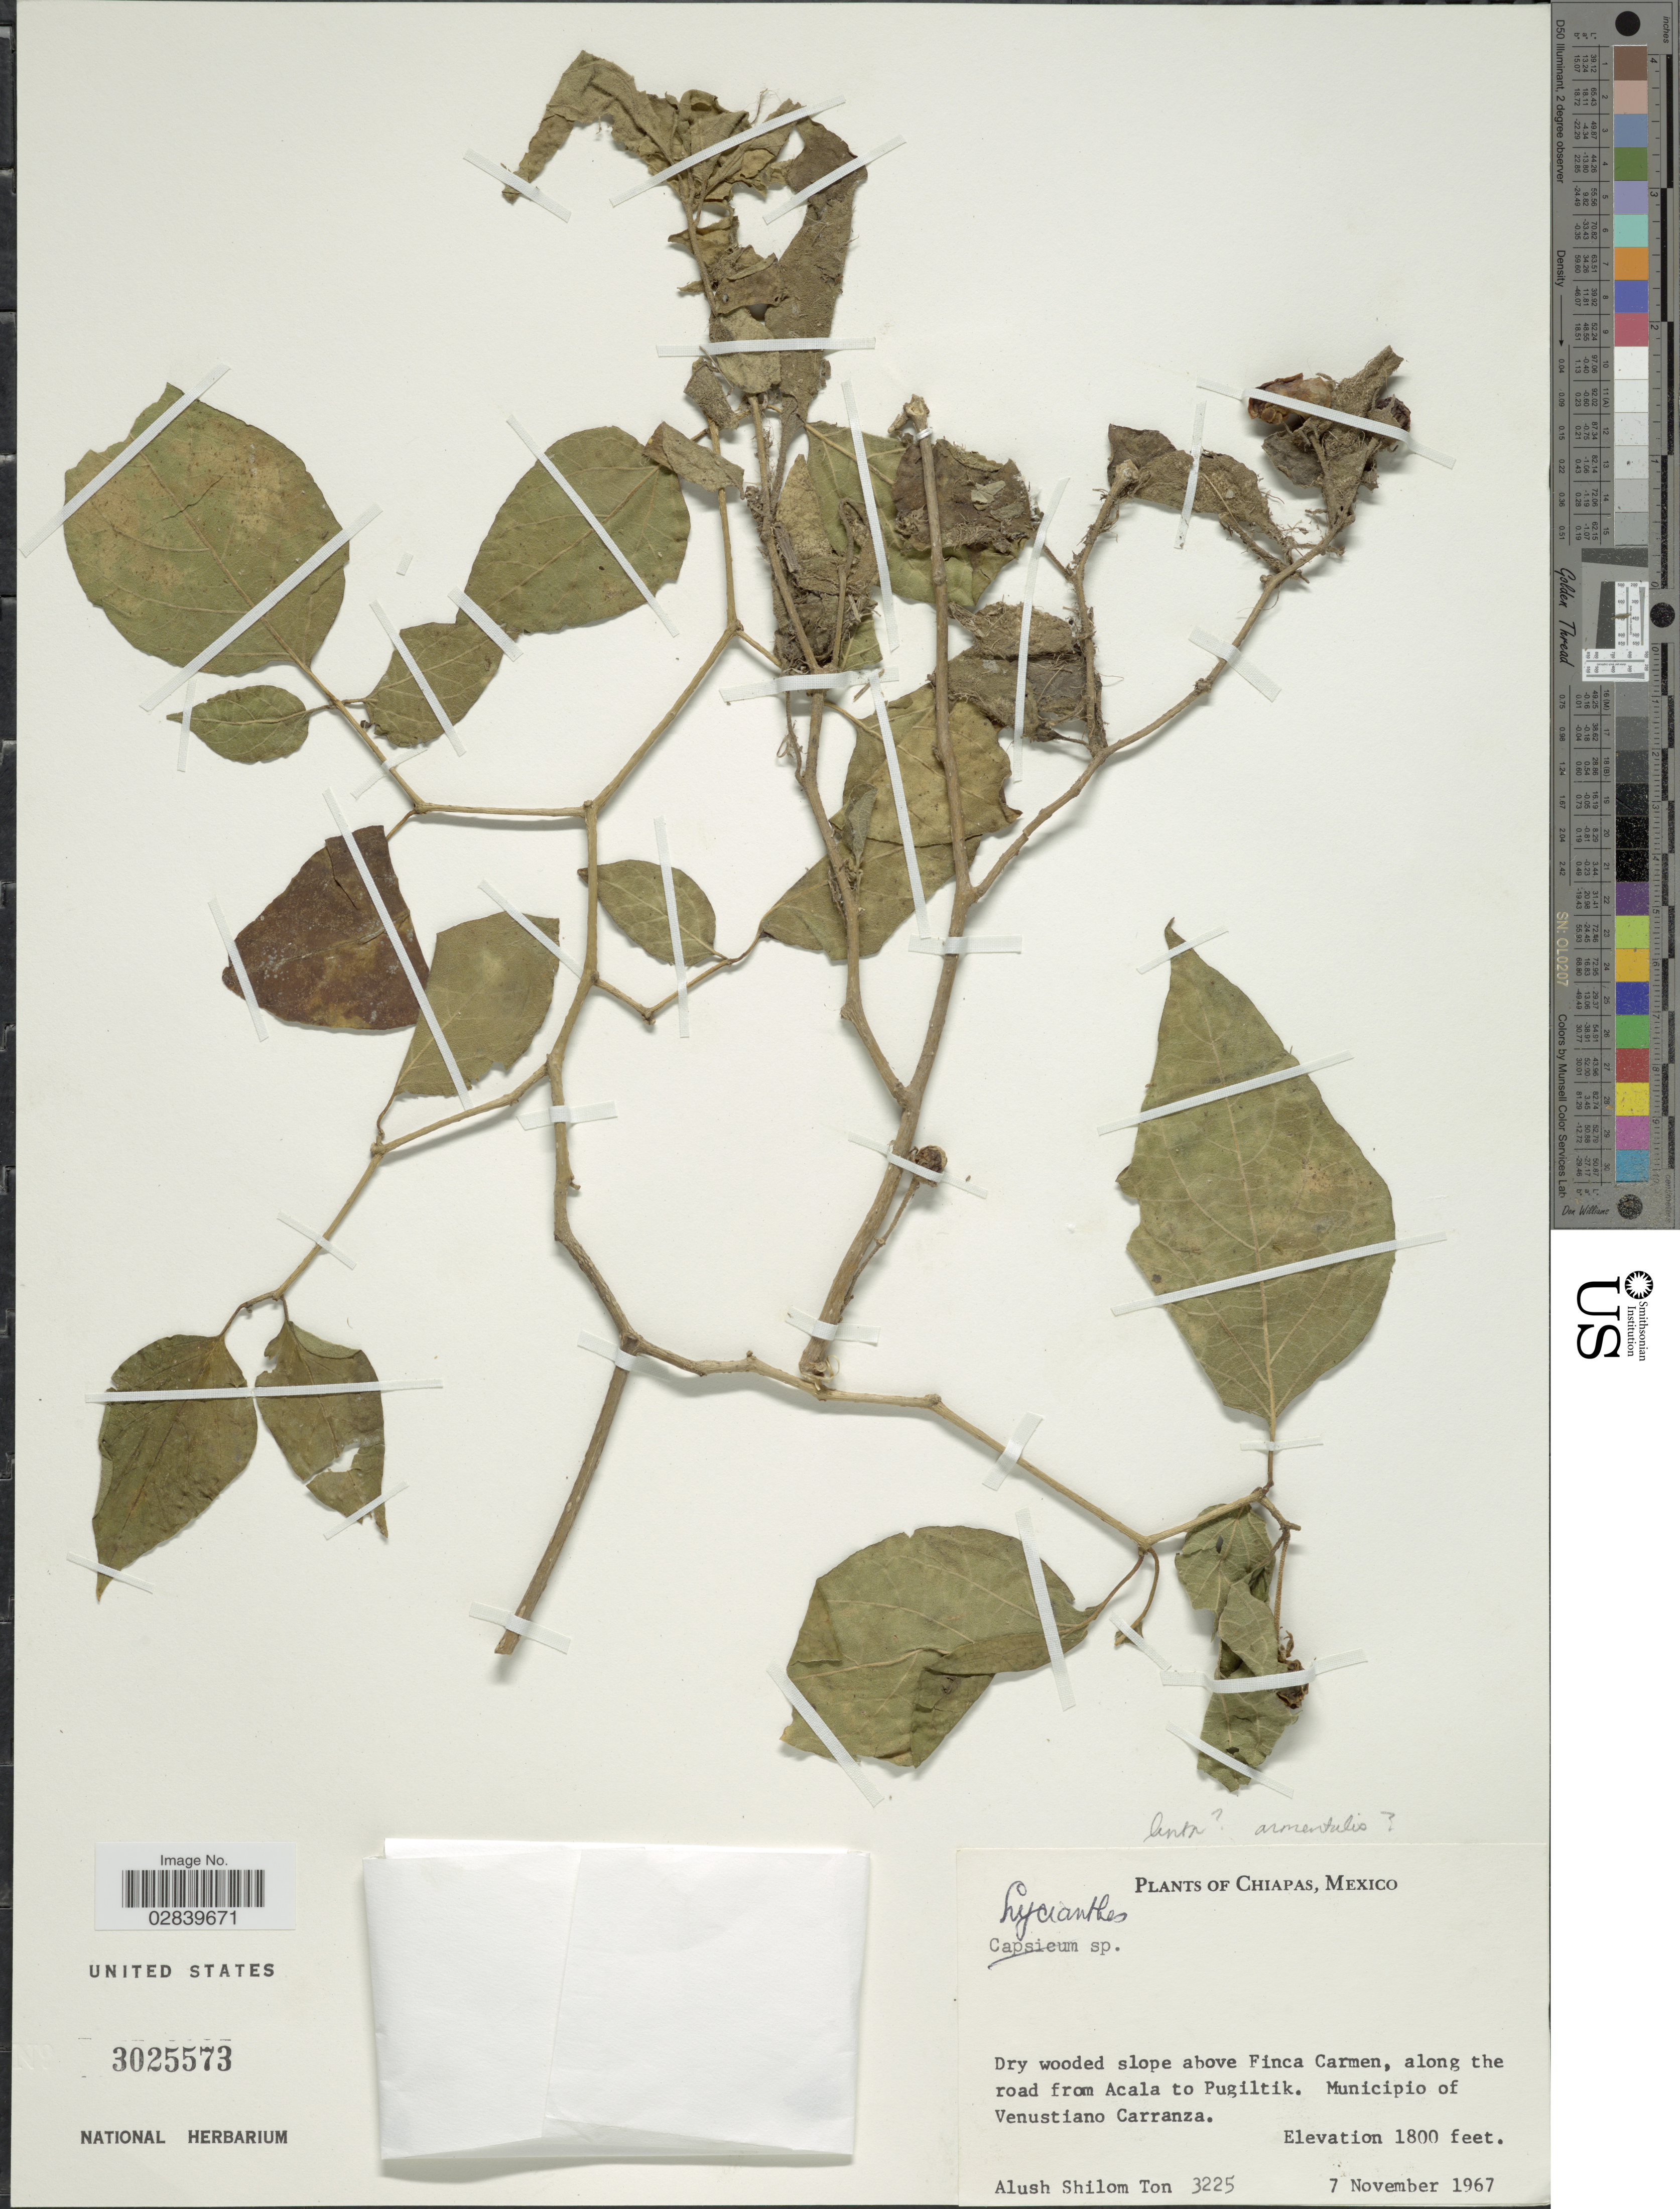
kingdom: Plantae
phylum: Tracheophyta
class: Magnoliopsida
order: Solanales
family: Solanaceae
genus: Lycianthes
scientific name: Lycianthes sp.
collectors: A. M. Ton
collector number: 3225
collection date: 1967-11-07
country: Mexico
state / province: Chiapas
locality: Above Finca Carmen, along the road from Acala to Pugiltik. Municipio of Venustiano Carranza.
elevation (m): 549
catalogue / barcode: US 3025573